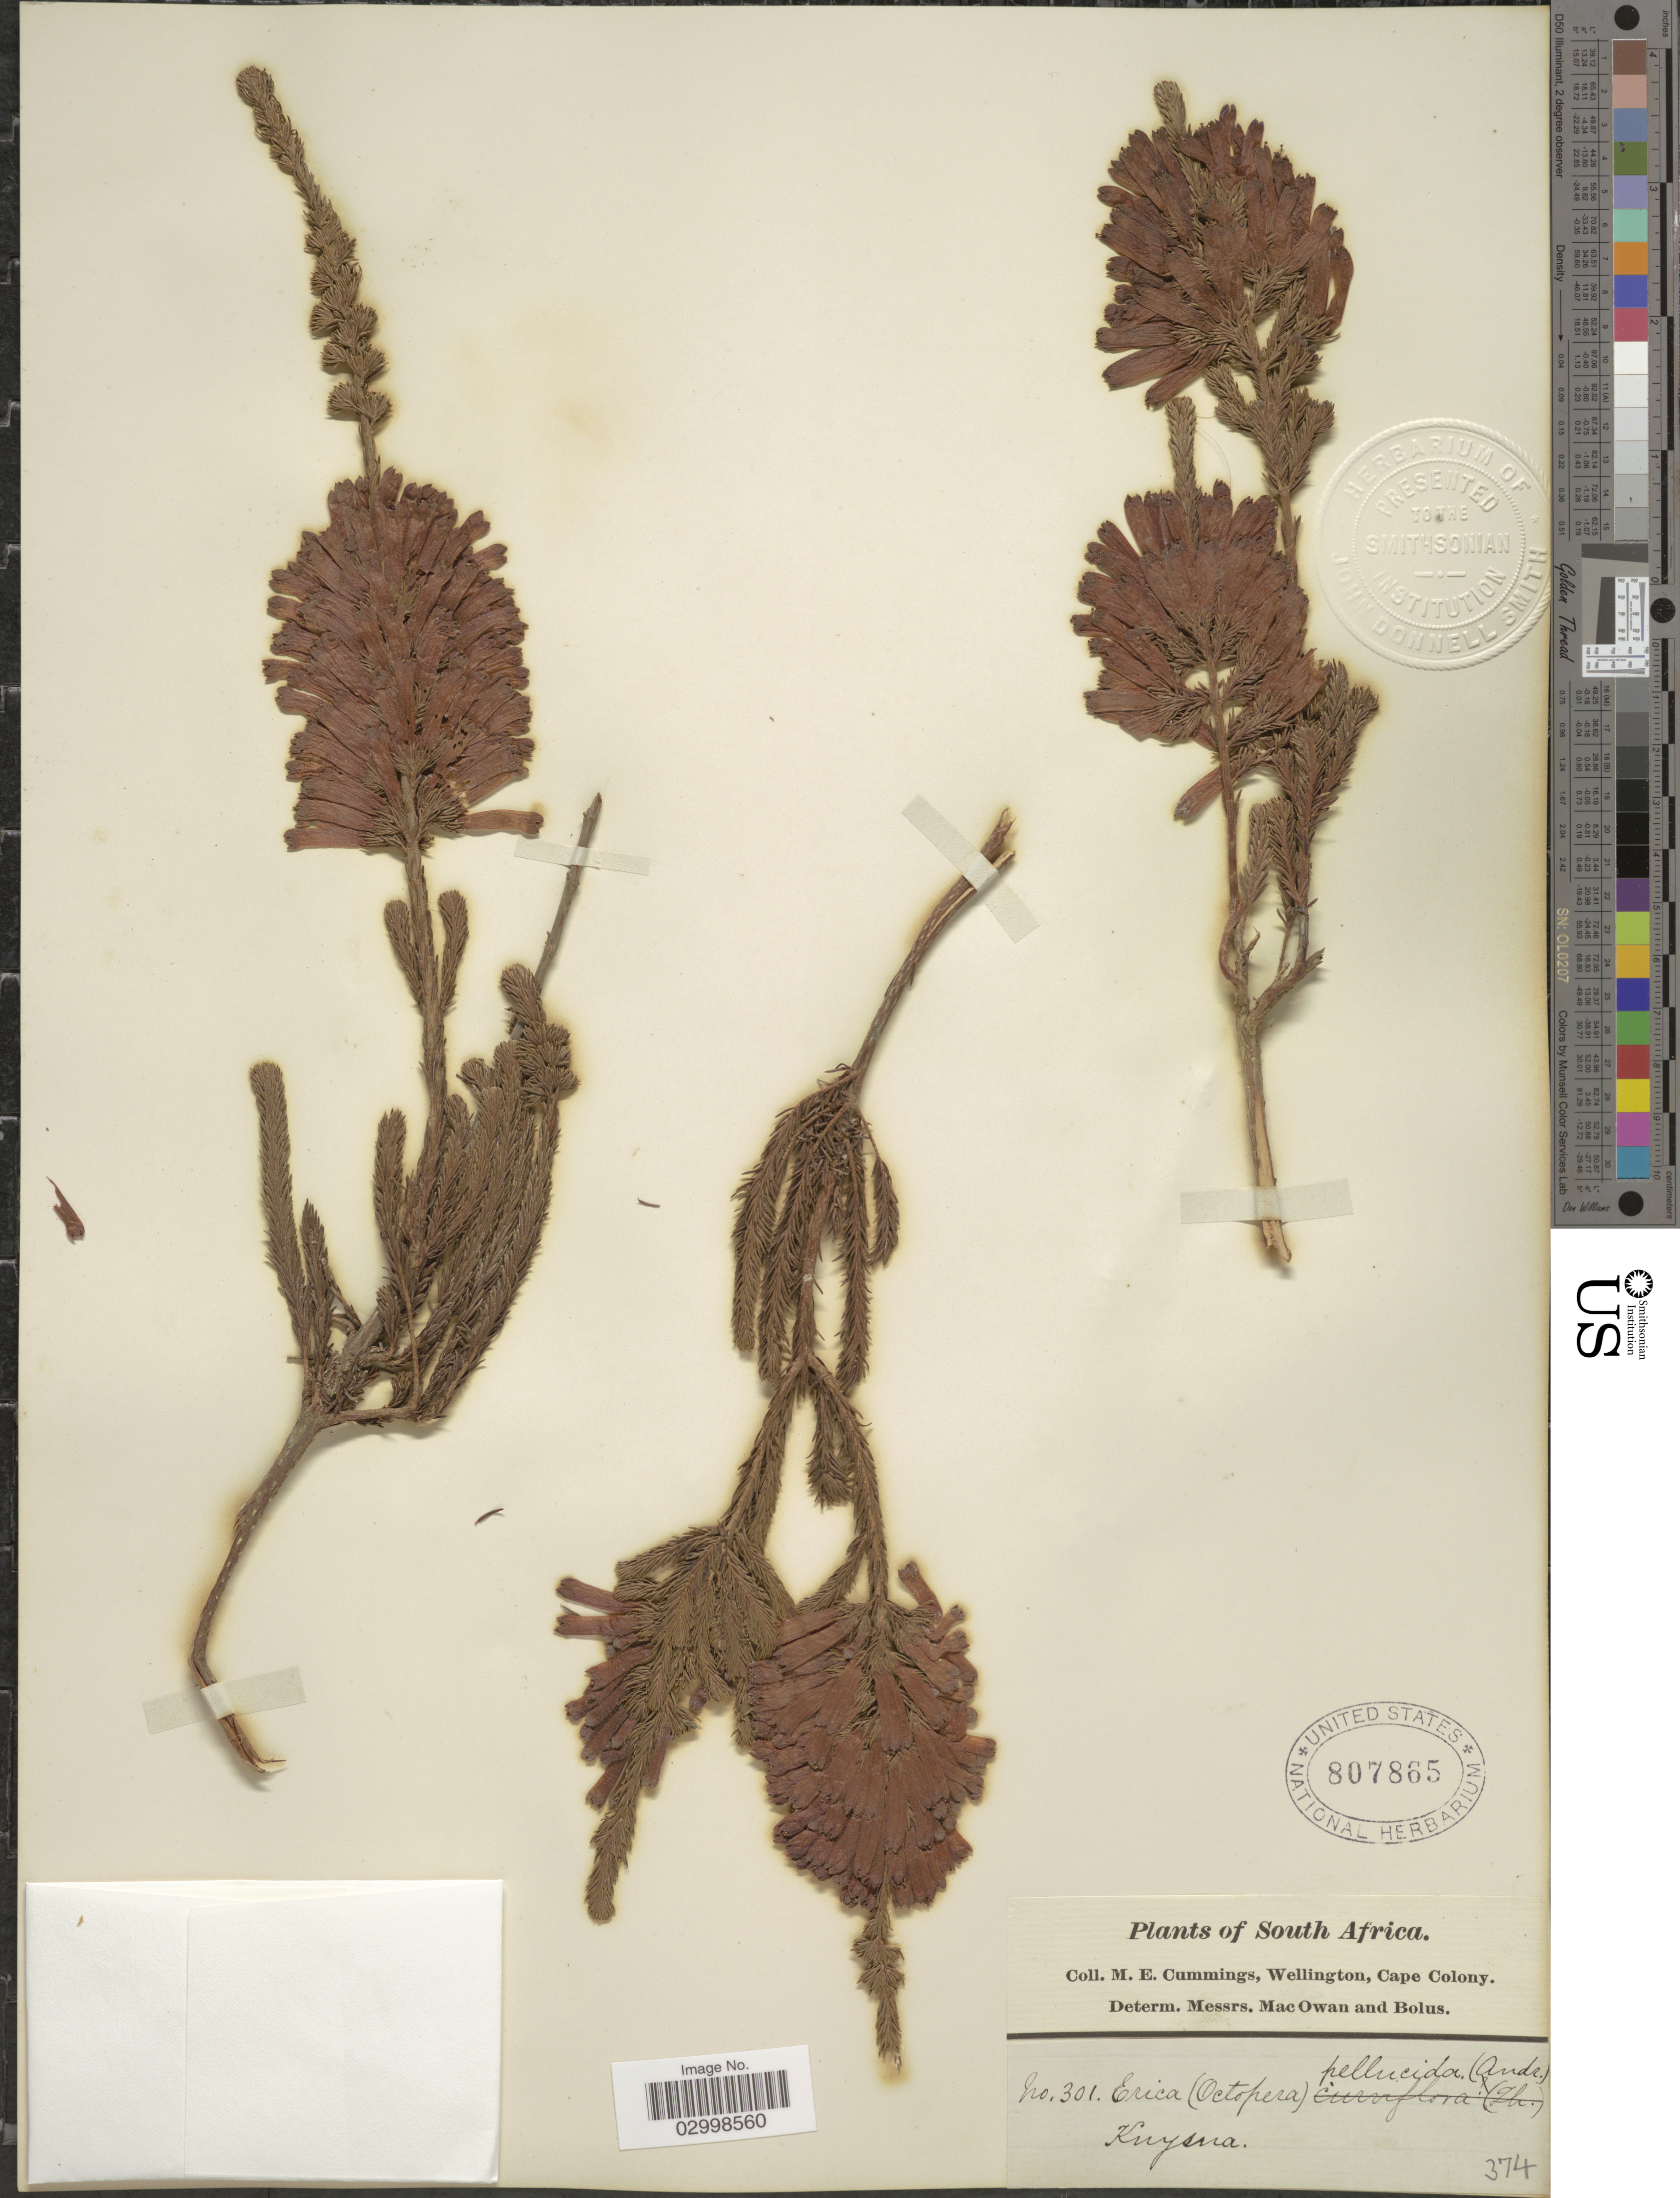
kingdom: Plantae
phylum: Tracheophyta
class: Magnoliopsida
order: Ericales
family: Ericaceae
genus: Erica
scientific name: Erica pellucida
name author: Sol. ex Salisb.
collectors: M. E. Cummings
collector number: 301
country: South Africa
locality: Knysna.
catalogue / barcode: US 807865